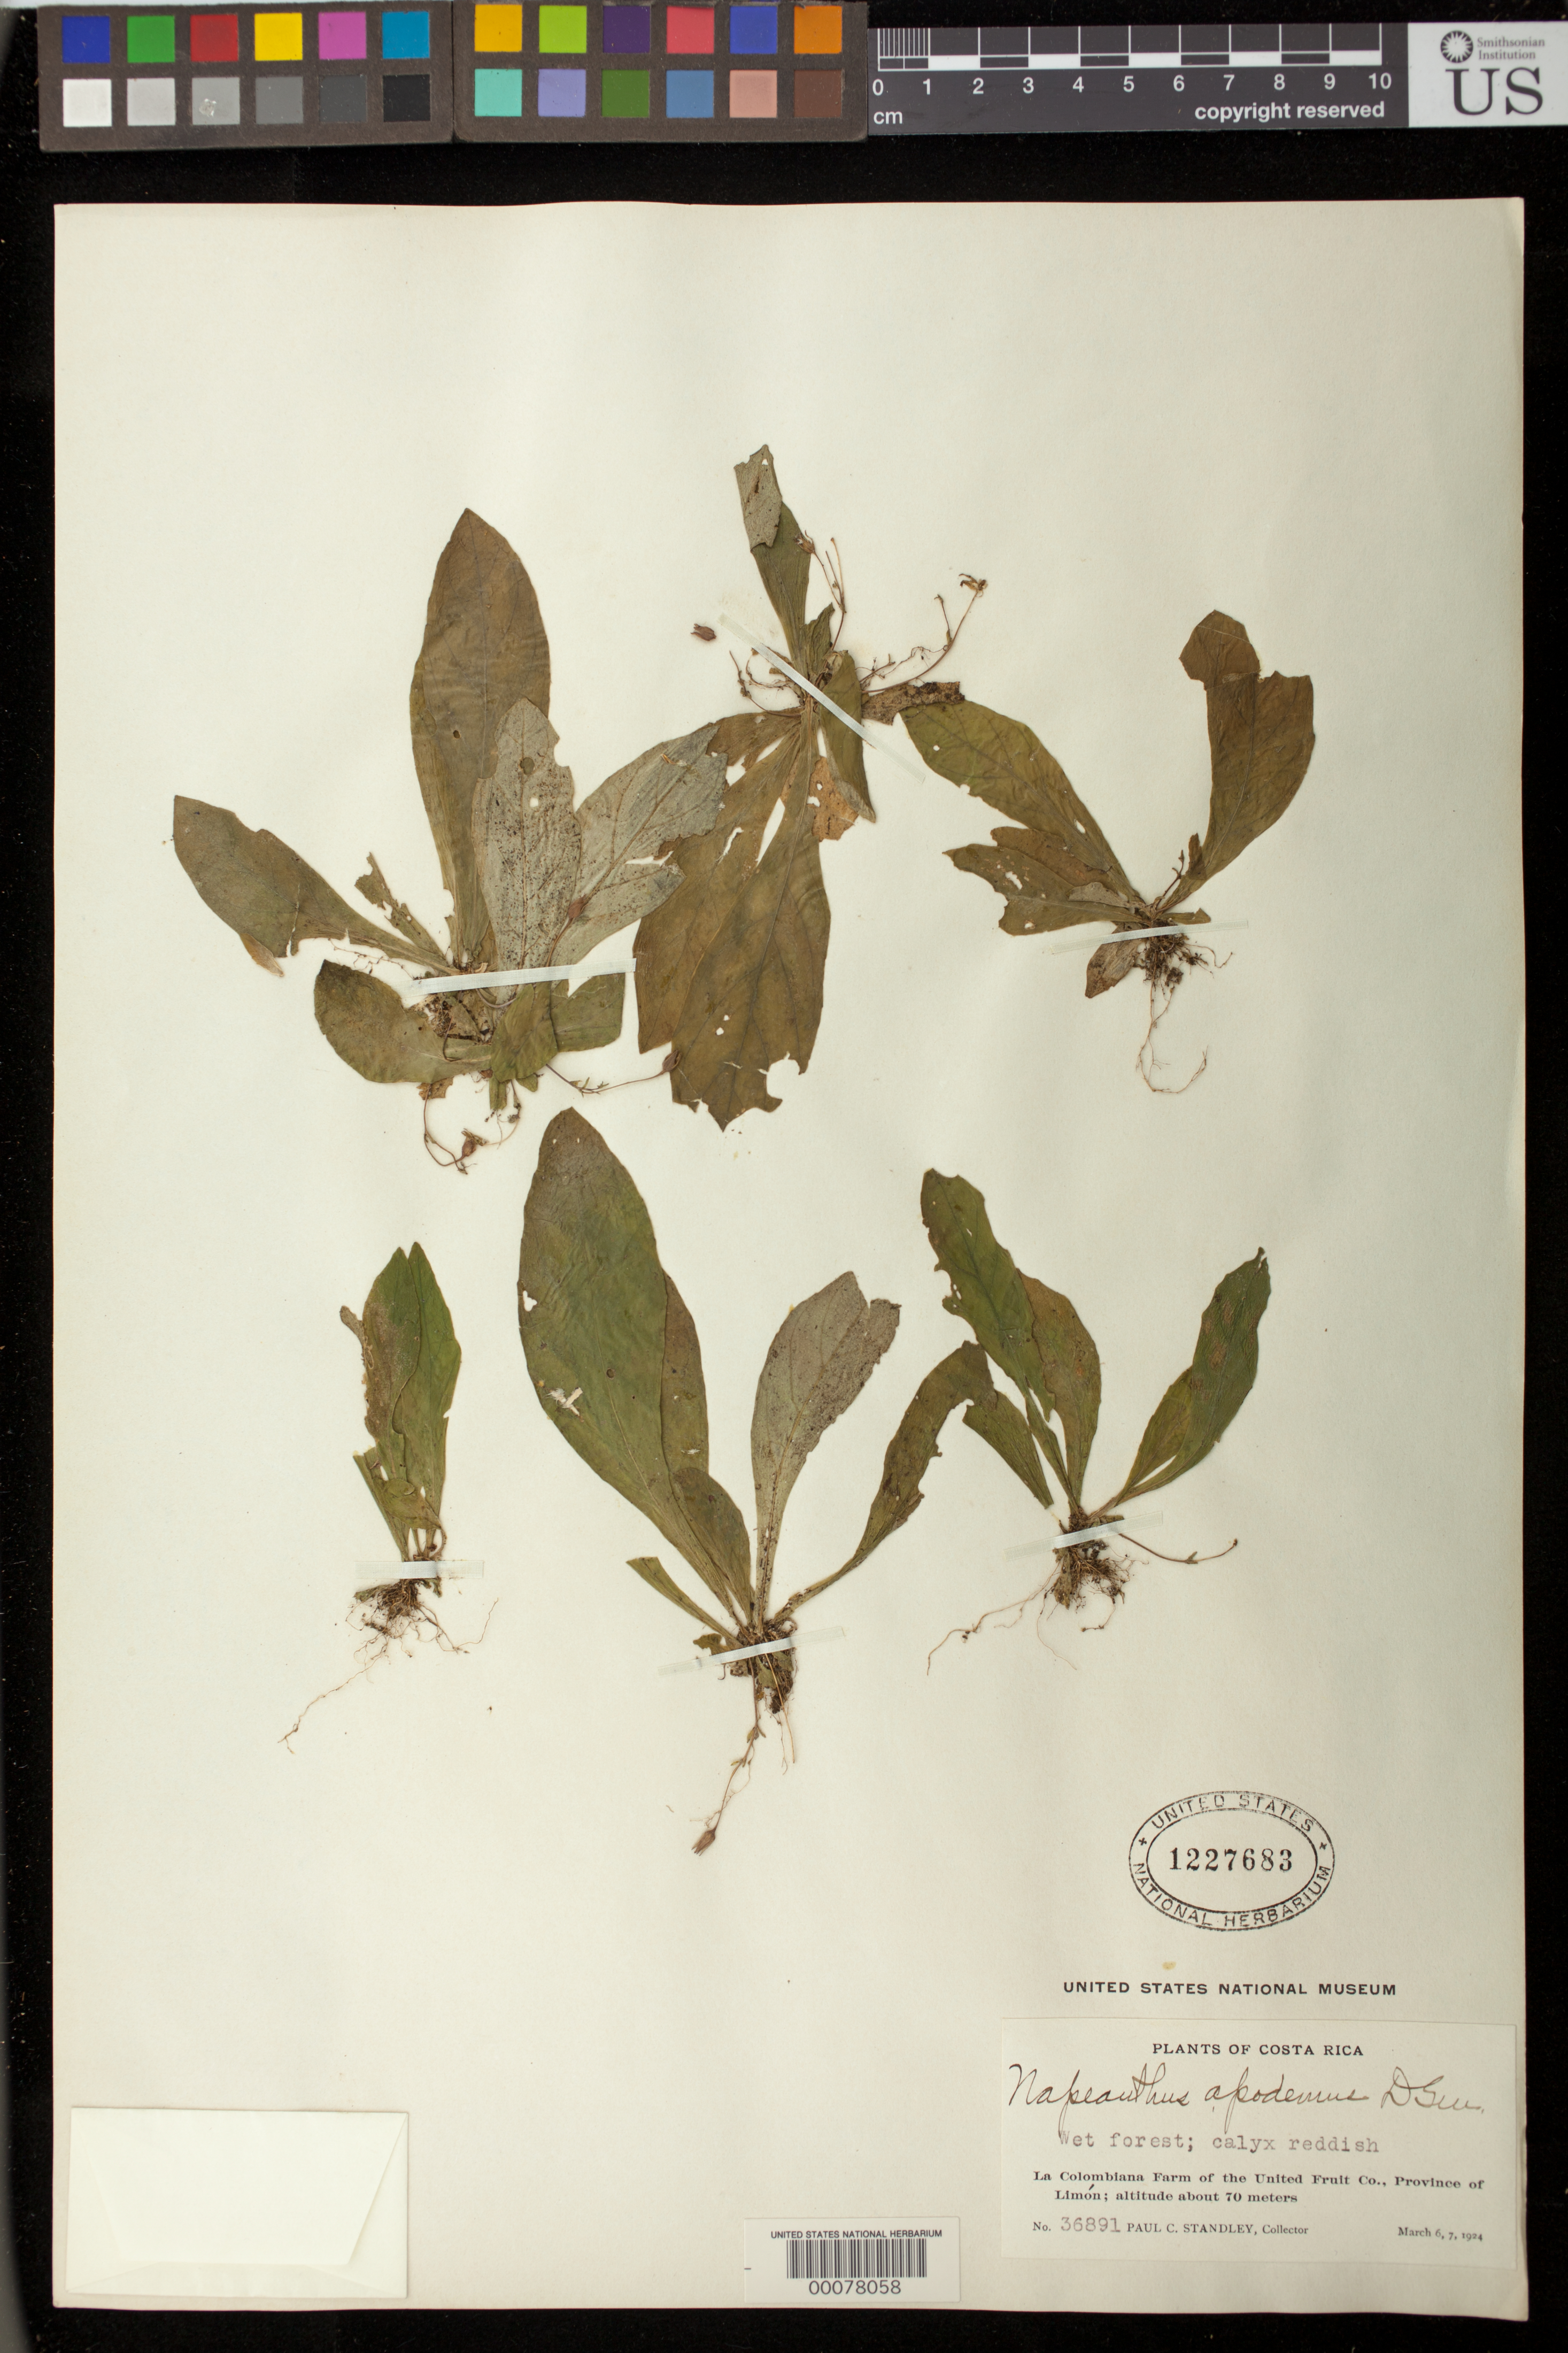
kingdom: Plantae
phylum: Tracheophyta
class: Magnoliopsida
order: Lamiales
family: Gesneriaceae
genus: Napeanthus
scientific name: Napeanthus apodemus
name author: Donn. Sm.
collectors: P. C. Standley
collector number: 36891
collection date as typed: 6-7 Mar 1924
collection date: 1924-03-06/1924-03-07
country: Costa Rica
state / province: Limón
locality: La Colombiana farm of the United Fruit Co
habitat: Wet forest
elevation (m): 70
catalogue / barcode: US 1227683